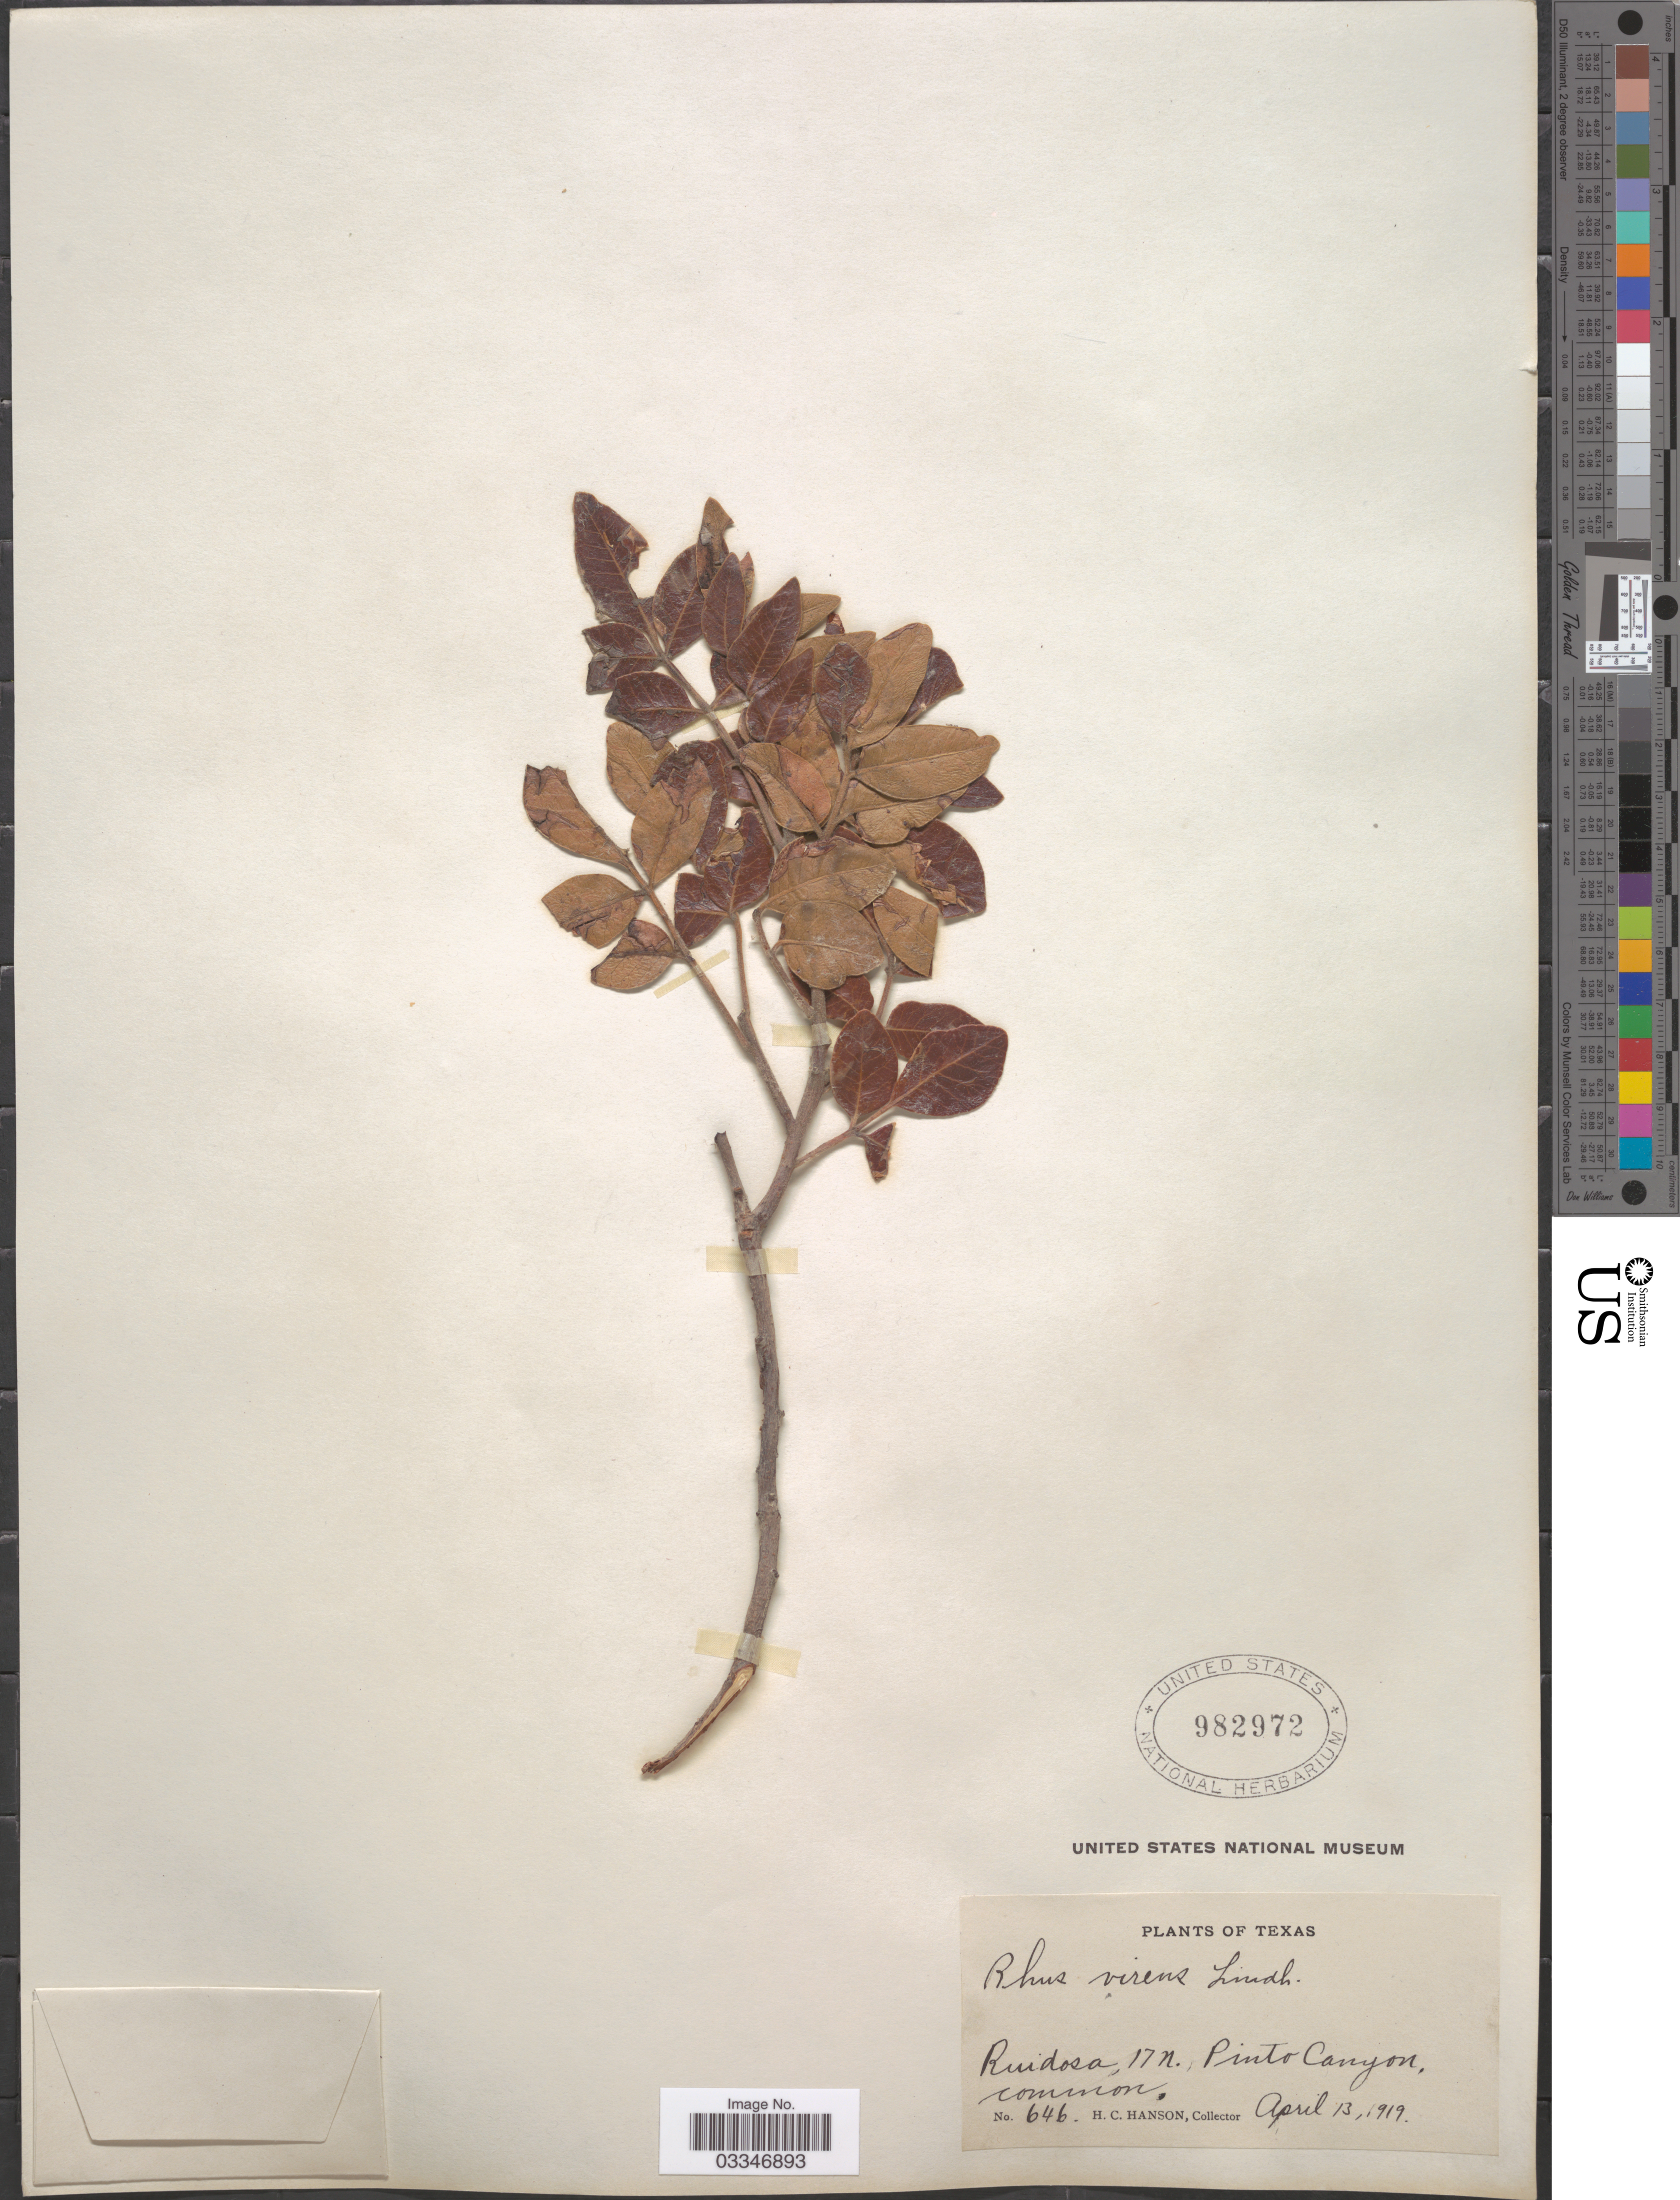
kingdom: Plantae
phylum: Tracheophyta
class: Magnoliopsida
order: Sapindales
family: Anacardiaceae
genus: Rhus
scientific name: Rhus virens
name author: Lindh. ex A. Gray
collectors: H. Hanson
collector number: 646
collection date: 1919-04-13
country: United States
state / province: Texas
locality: Ruidosa, 17 n. Pinto Canyon.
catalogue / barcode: US 982972